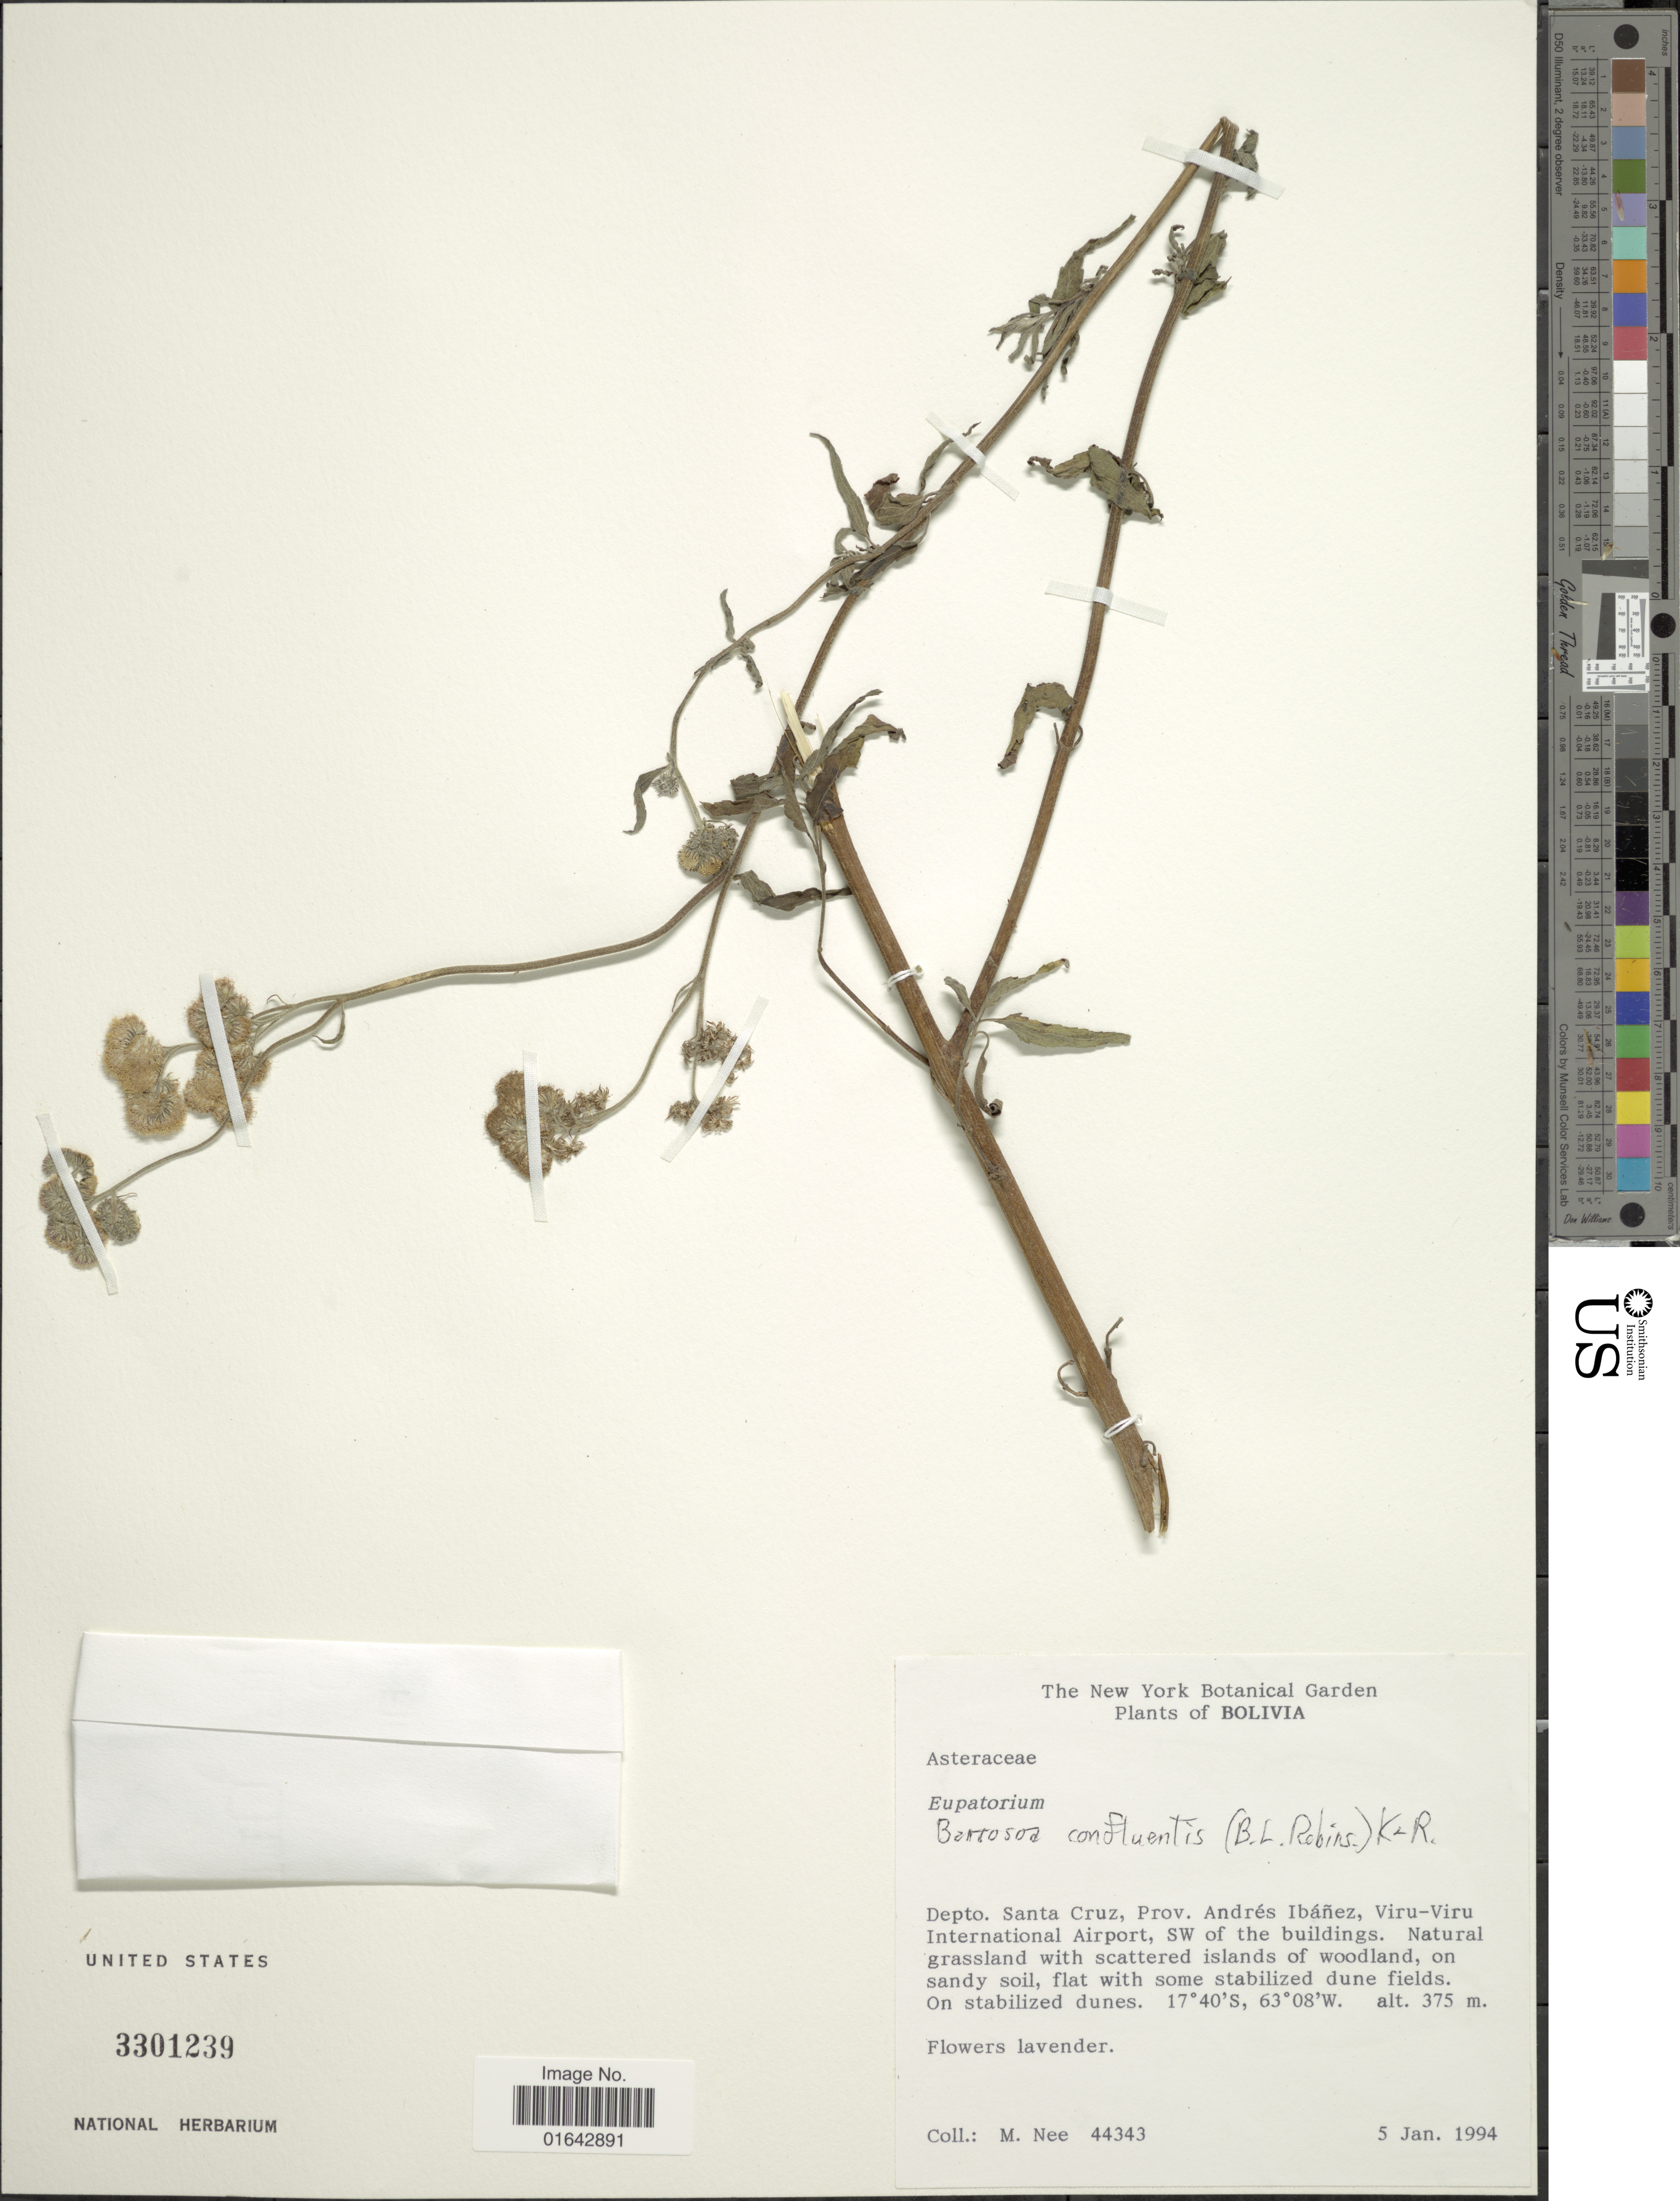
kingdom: Plantae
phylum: Tracheophyta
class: Magnoliopsida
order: Asterales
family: Asteraceae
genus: Barrosoa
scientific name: Barrosoa confluentis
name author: (B.L. Rob.) R.M. King & H. Rob.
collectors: M. Nee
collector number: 44343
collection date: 1994-01-05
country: Bolivia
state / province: Santa Cruz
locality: Depto. Santa Cruz, Prov. Andrés Ibáñez, Viru-Viru International Airport, SW of the buildings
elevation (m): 375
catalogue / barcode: US 3301239